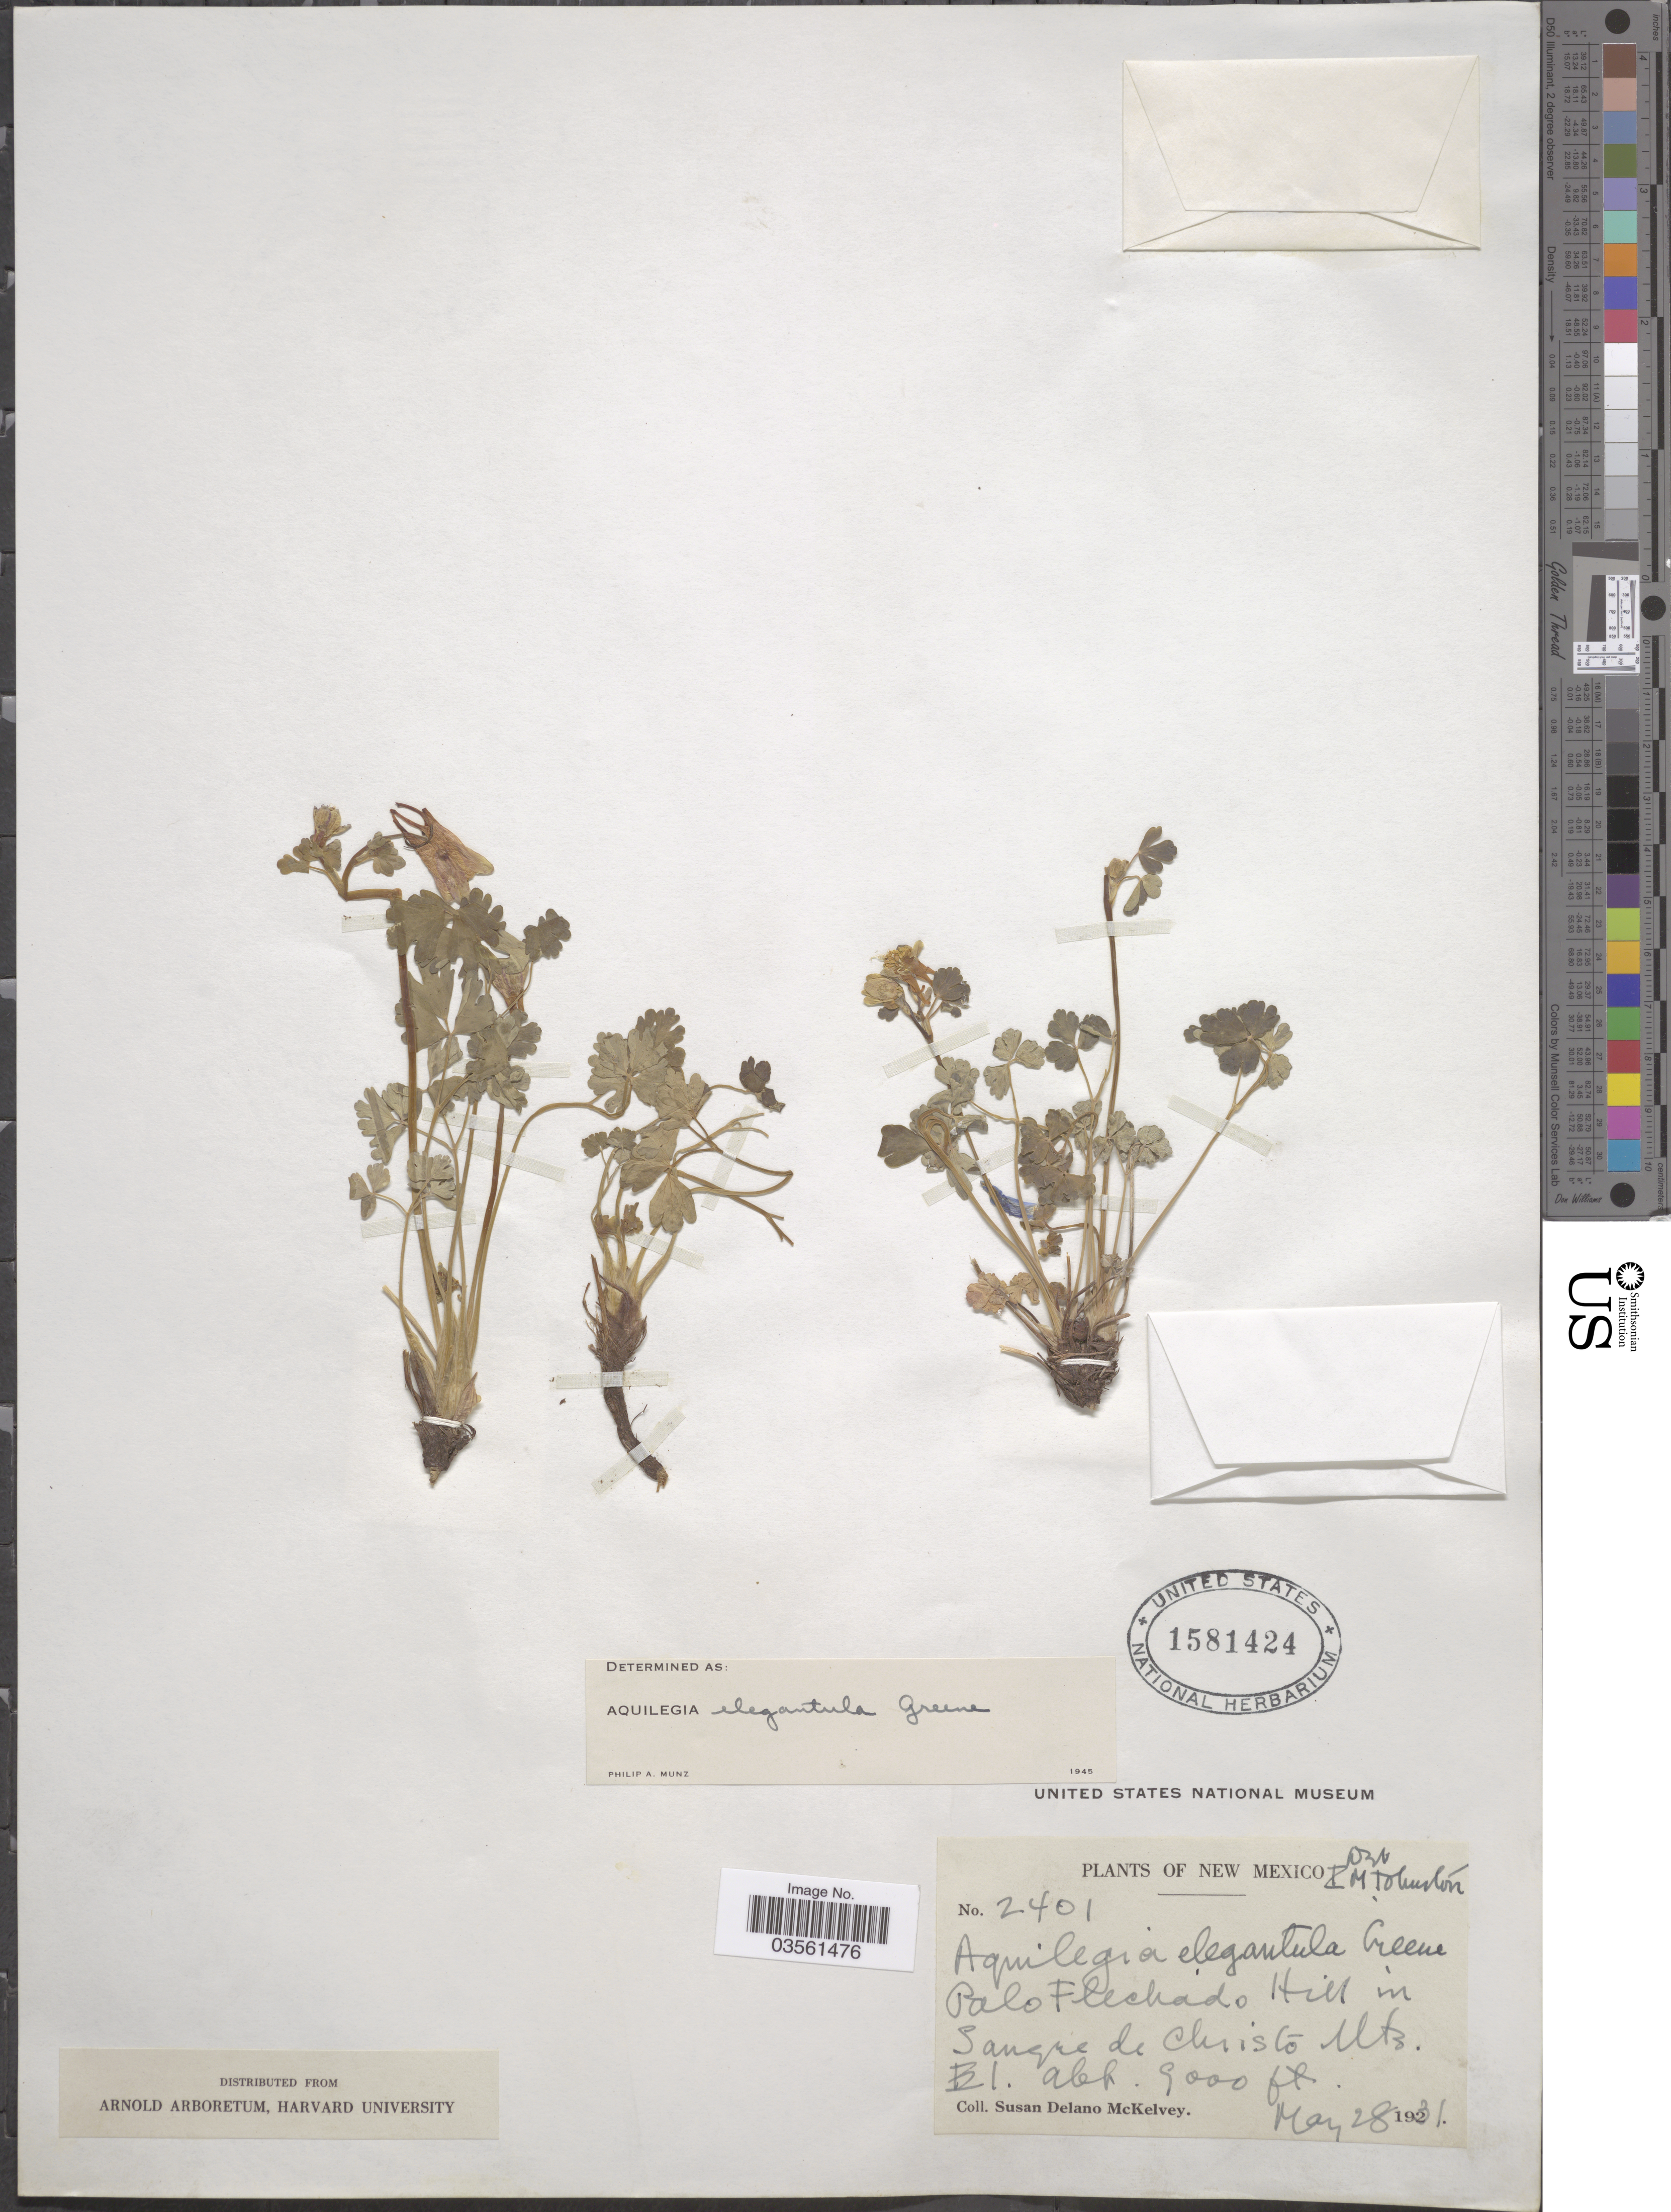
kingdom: Plantae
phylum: Tracheophyta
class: Magnoliopsida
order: Ranunculales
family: Ranunculaceae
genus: Aquilegia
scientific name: Aquilegia elegantula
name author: Greene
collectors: S. A. McKelvey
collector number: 2401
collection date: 1931-05-28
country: United States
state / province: New Mexico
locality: Palo Flechado Hill in Sangre de Christo Mts.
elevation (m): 2743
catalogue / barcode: US 1581424